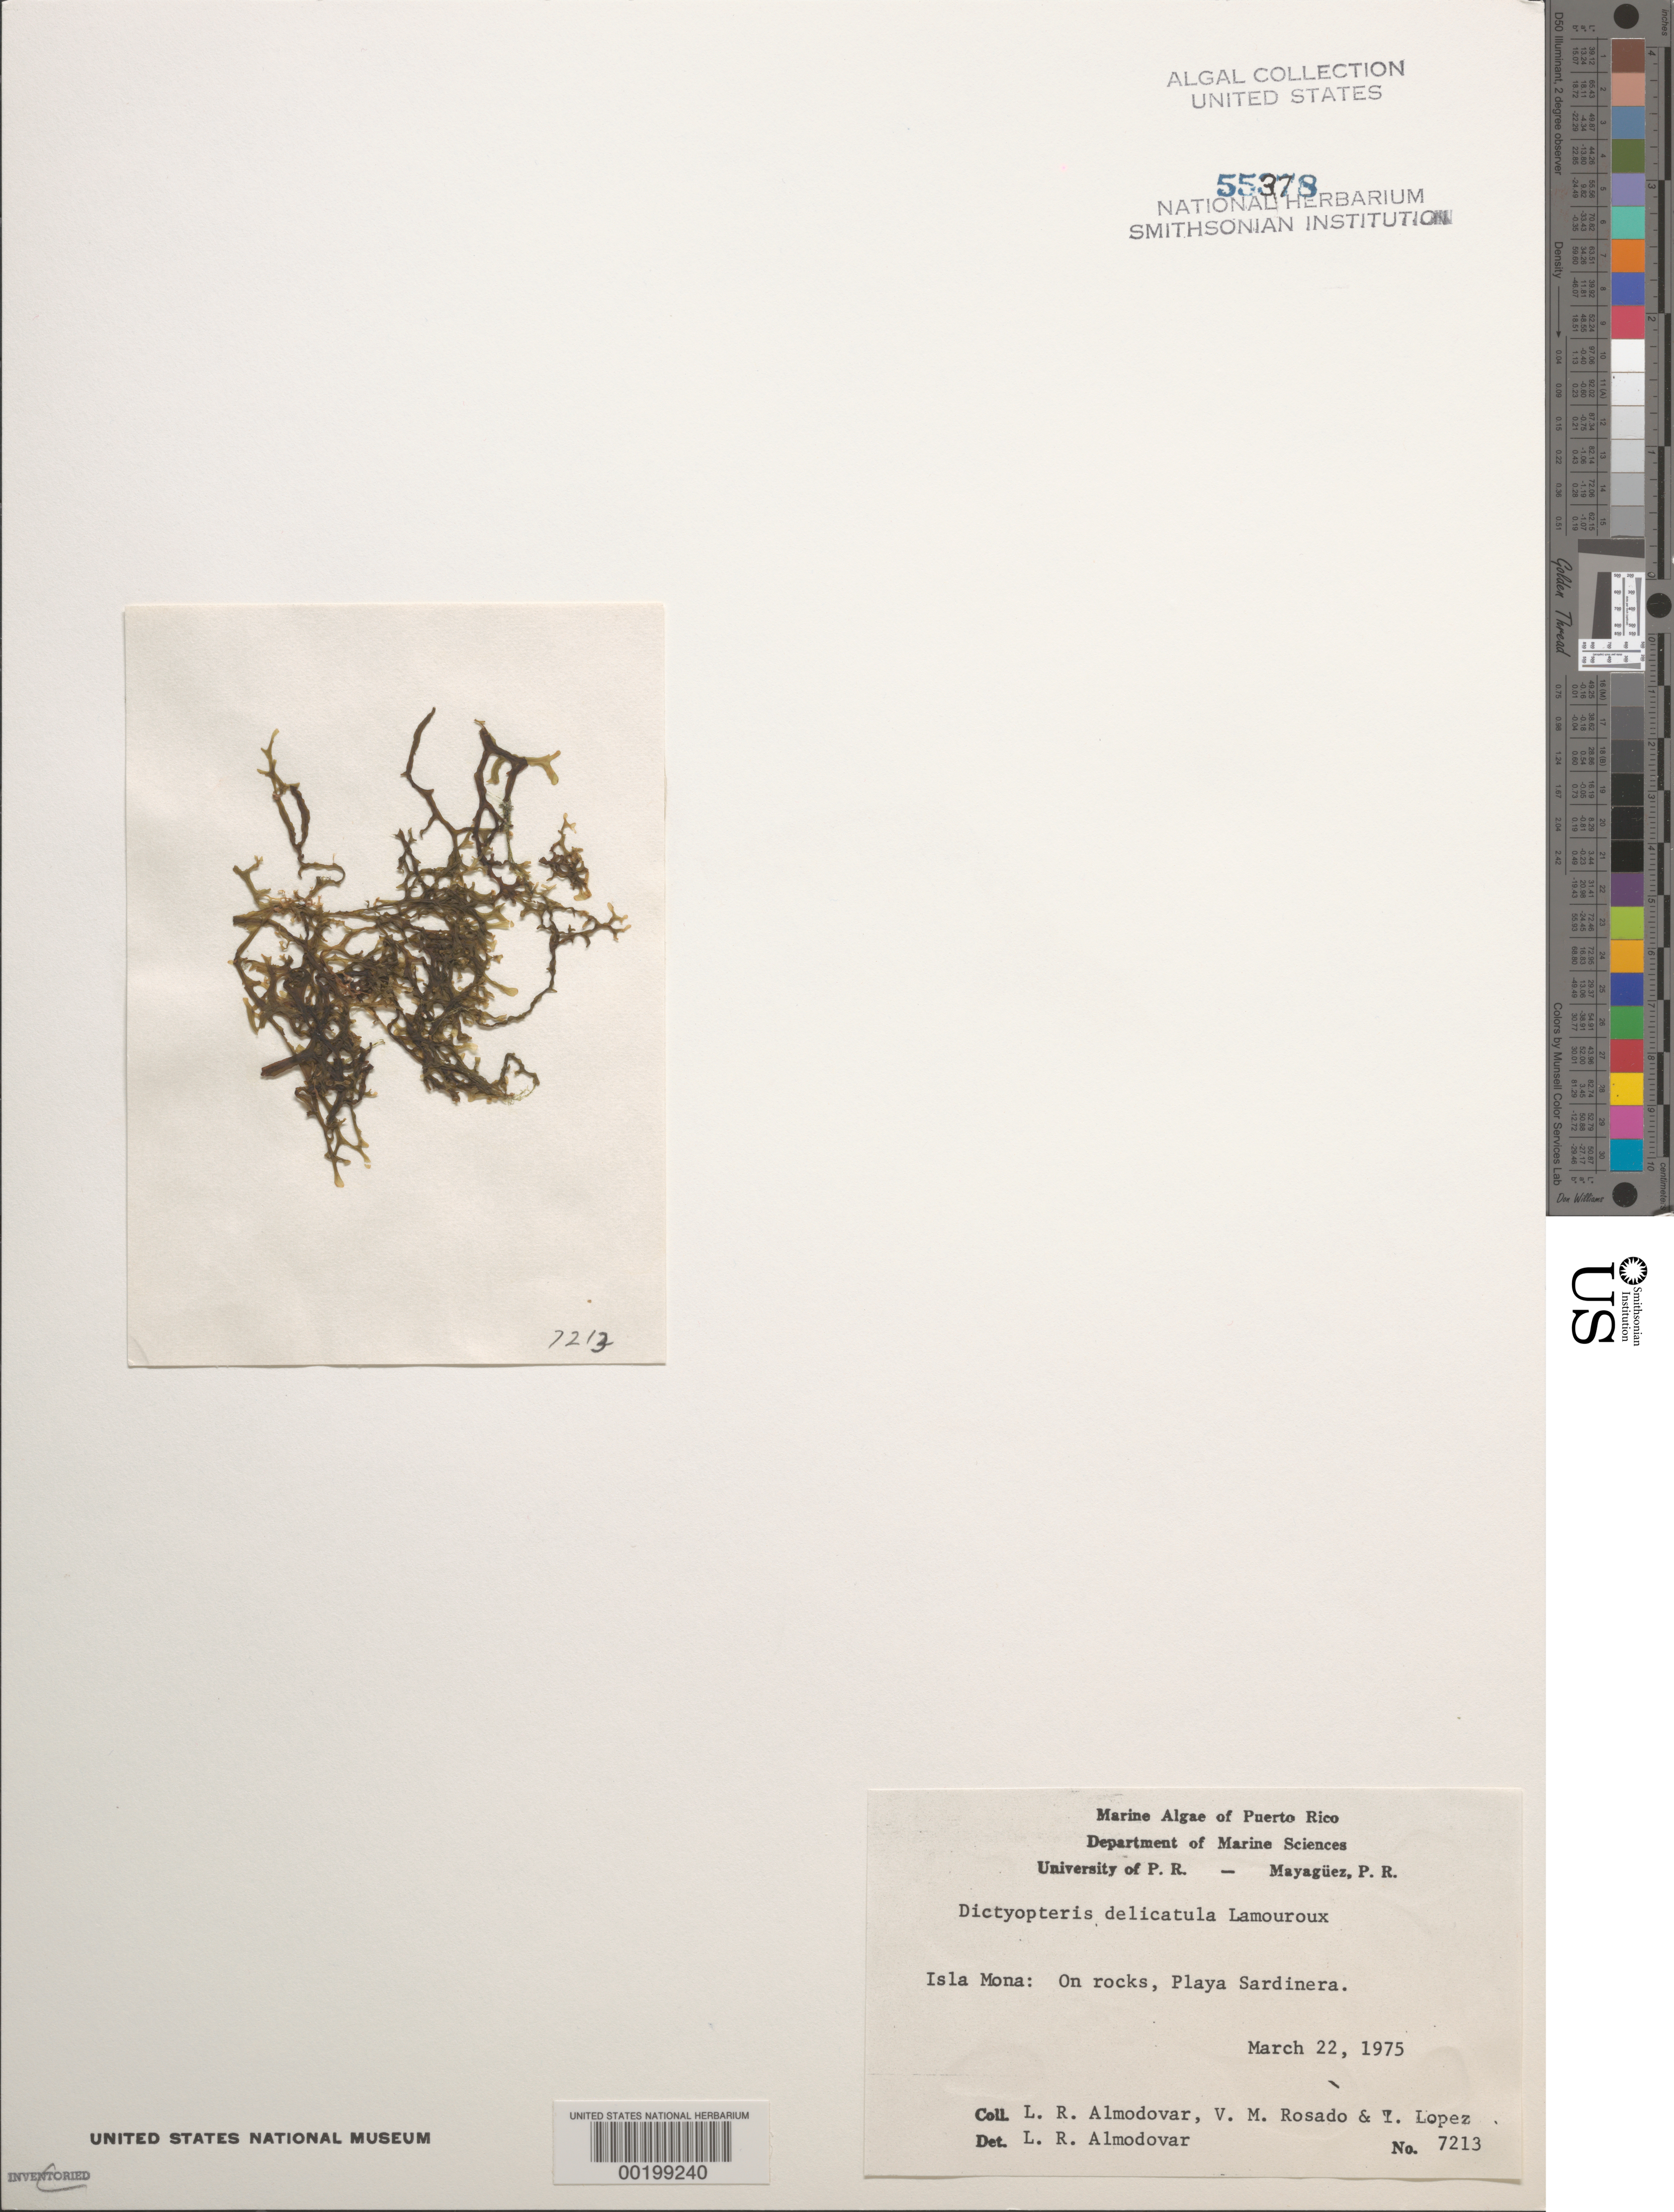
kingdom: Chromista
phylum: Ochrophyta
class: Phaeophyceae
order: Dictyotales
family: Dictyotaceae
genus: Dictyopteris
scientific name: Dictyopteris delicatula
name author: J.V.Lamouroux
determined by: Almodovar, L. R.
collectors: L. Almodovar, V. Rosado & I. Lopéz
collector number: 7213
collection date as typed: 22 Mar 1975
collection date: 1975-03-22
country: Puerto Rico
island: Isla de Mona (Isla Mona)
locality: Playa Sardinera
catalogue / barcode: US 55378